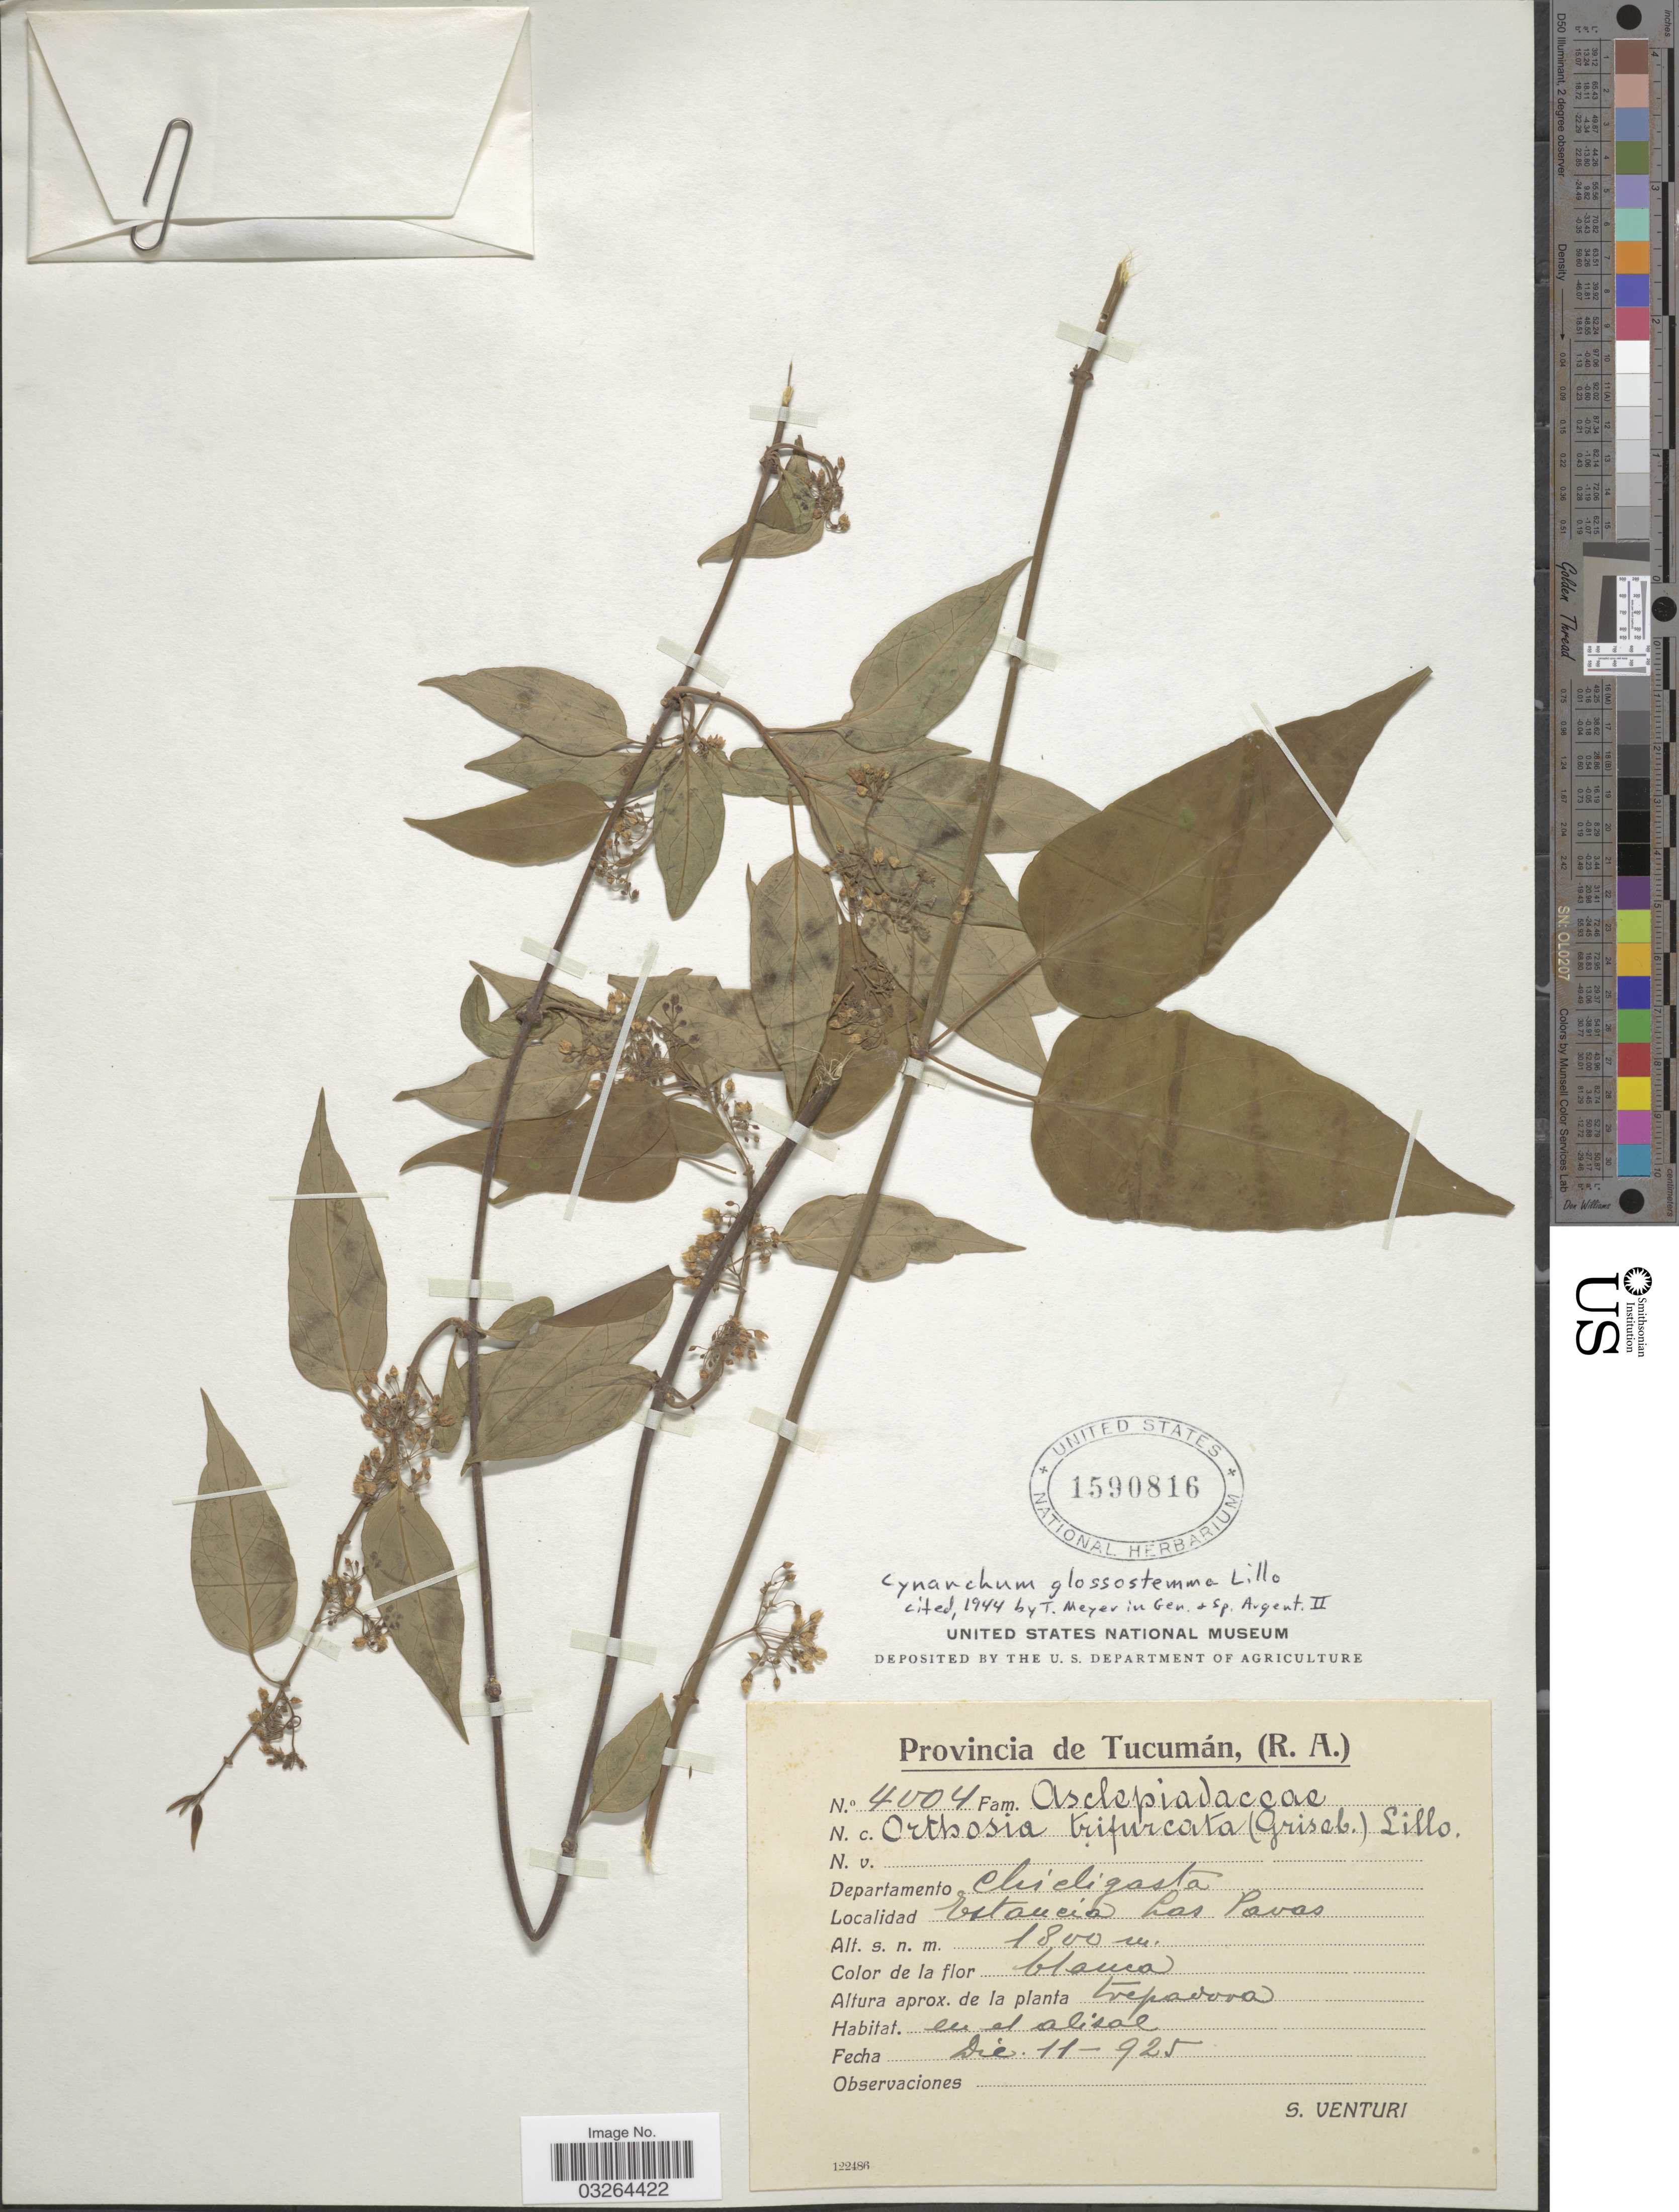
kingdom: Plantae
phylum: Tracheophyta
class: Magnoliopsida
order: Gentianales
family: Apocynaceae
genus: Cynanchum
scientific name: Cynanchum glossostemma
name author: Lillo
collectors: S. Venturi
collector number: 4004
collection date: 1925-12-11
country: Argentina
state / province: Tucuman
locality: Departamento Chicligasta, Estancia Las Pavas.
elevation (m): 1800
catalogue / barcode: US 1590816